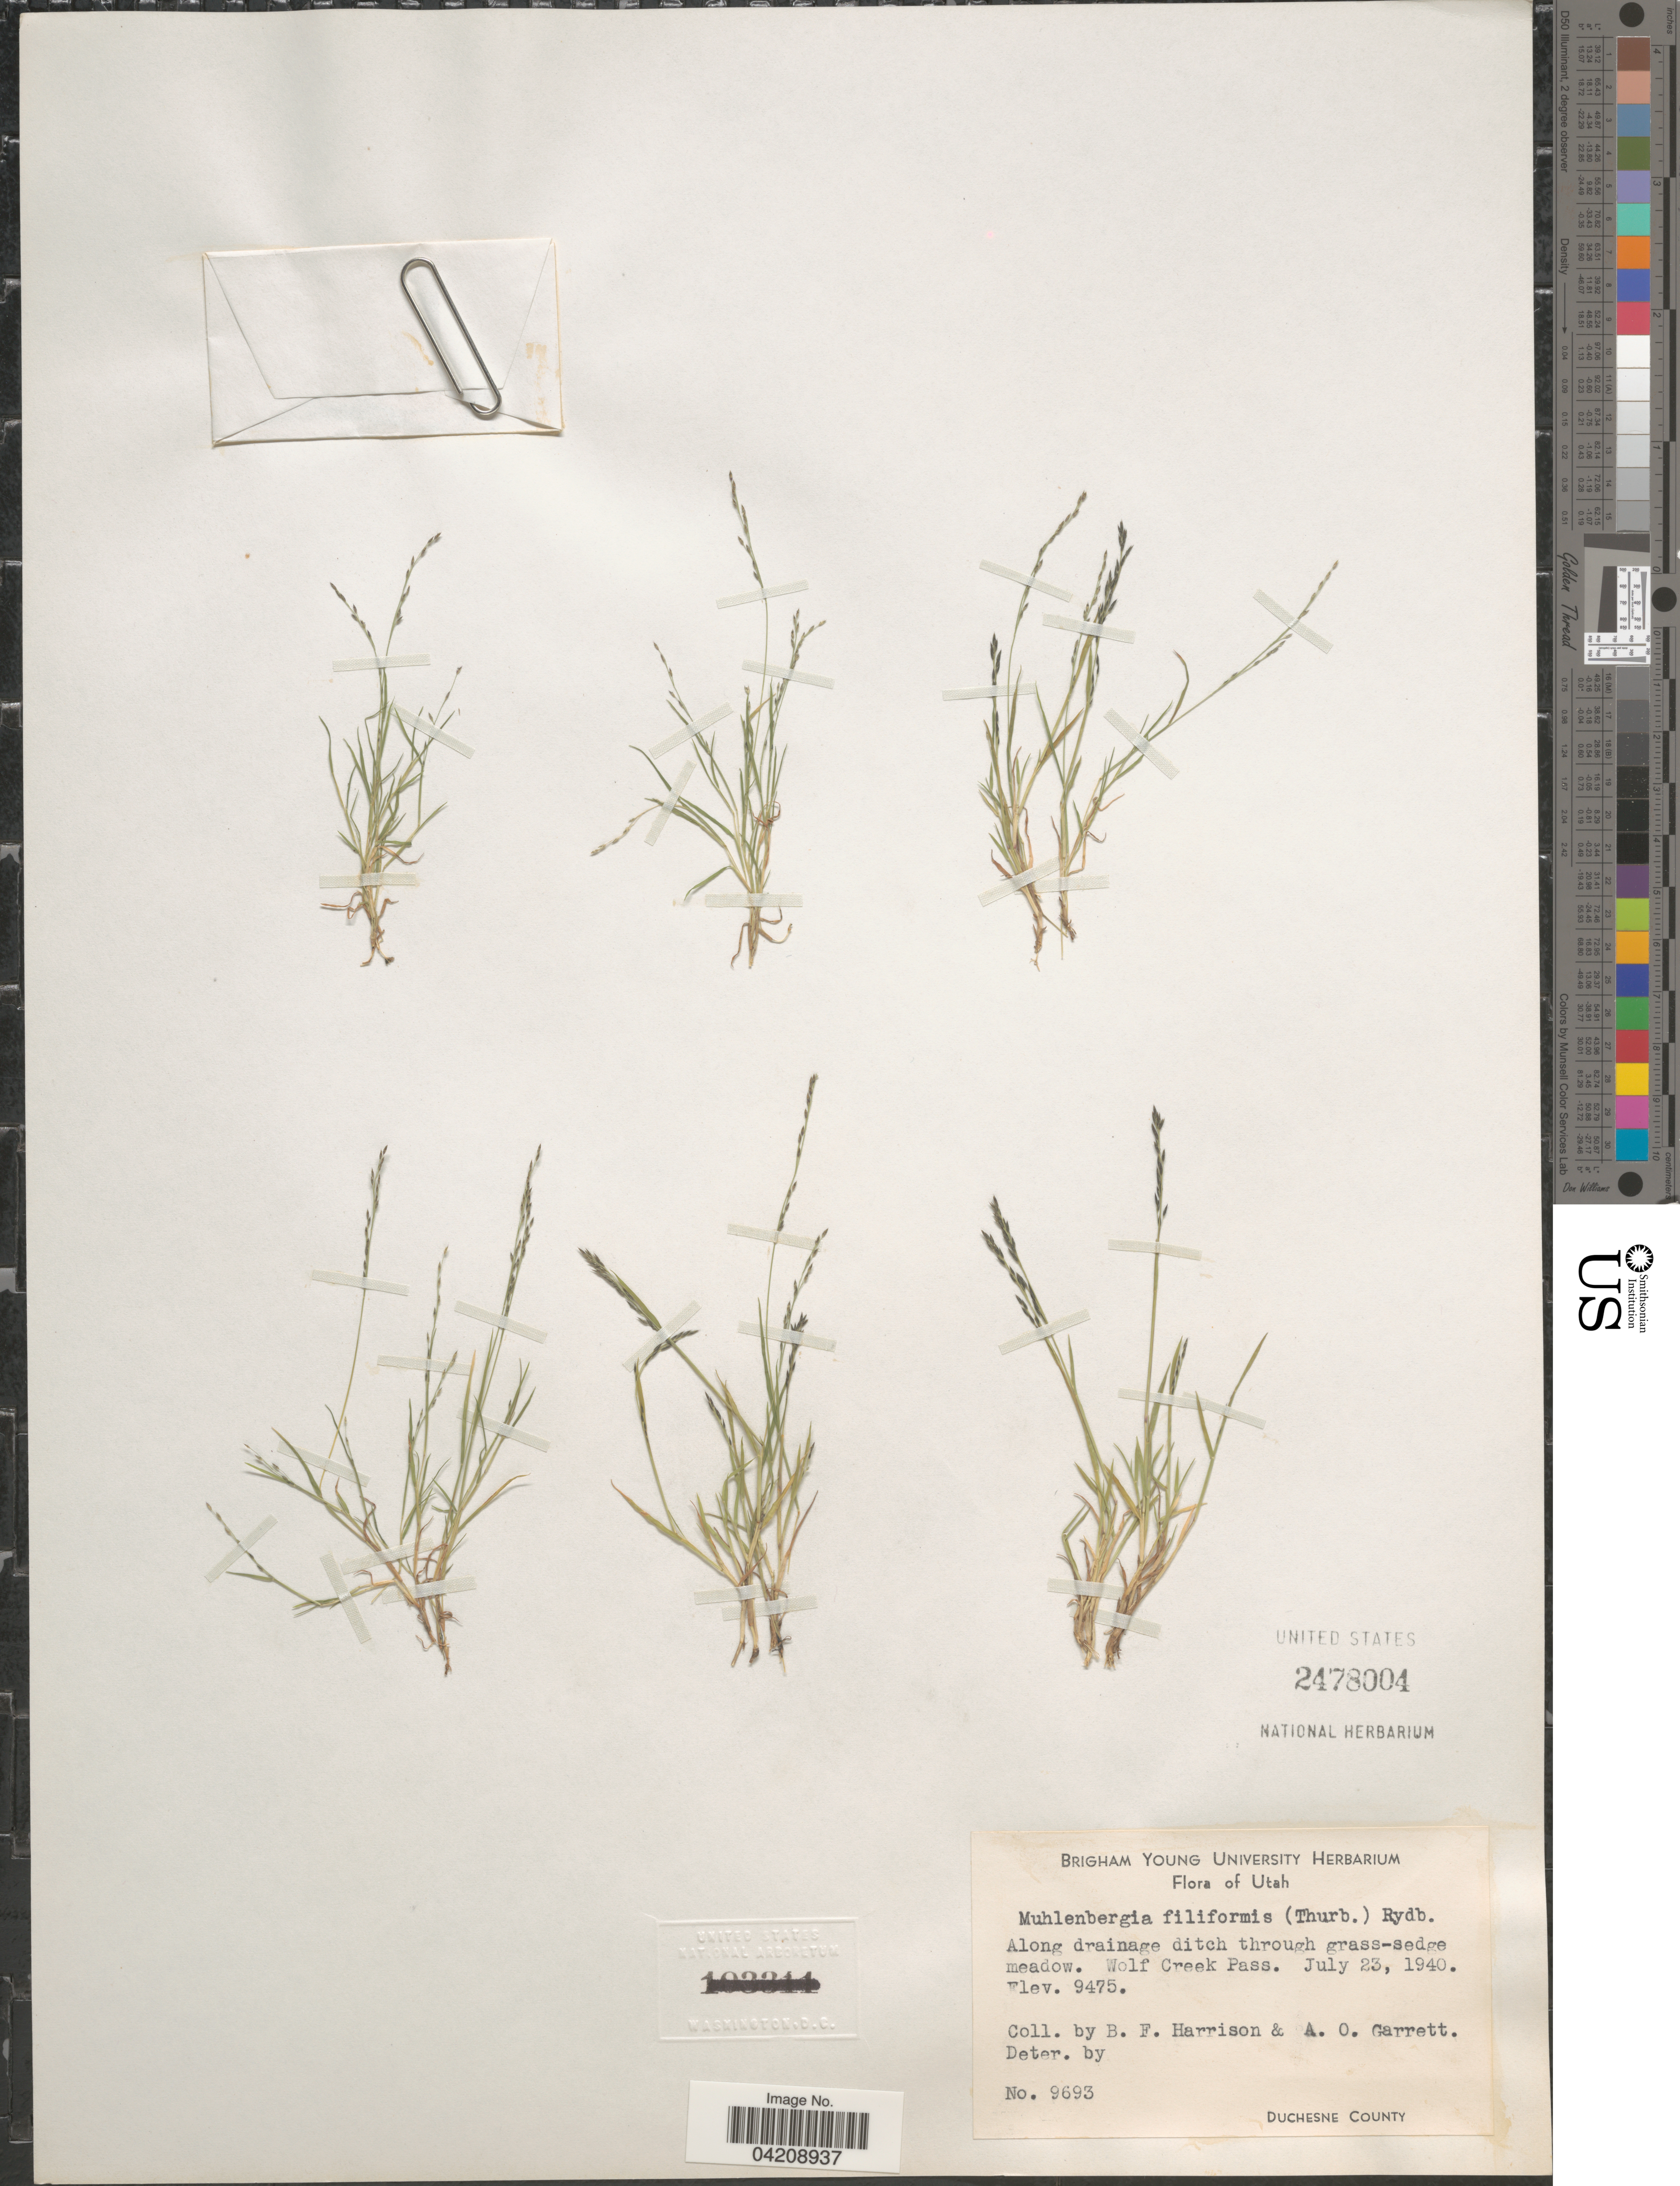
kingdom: Plantae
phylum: Tracheophyta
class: Liliopsida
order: Poales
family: Poaceae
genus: Muhlenbergia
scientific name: Muhlenbergia filiformis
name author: (Thurb. ex S. Watson) Rydb.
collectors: B. F. Harrison & A. O. Garrett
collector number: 9693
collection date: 1940-07-23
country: United States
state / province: Utah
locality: Along drainage ditch through grass-sedge meadow. Wolf Creek Pass. Duchesne County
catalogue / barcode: US 2478004